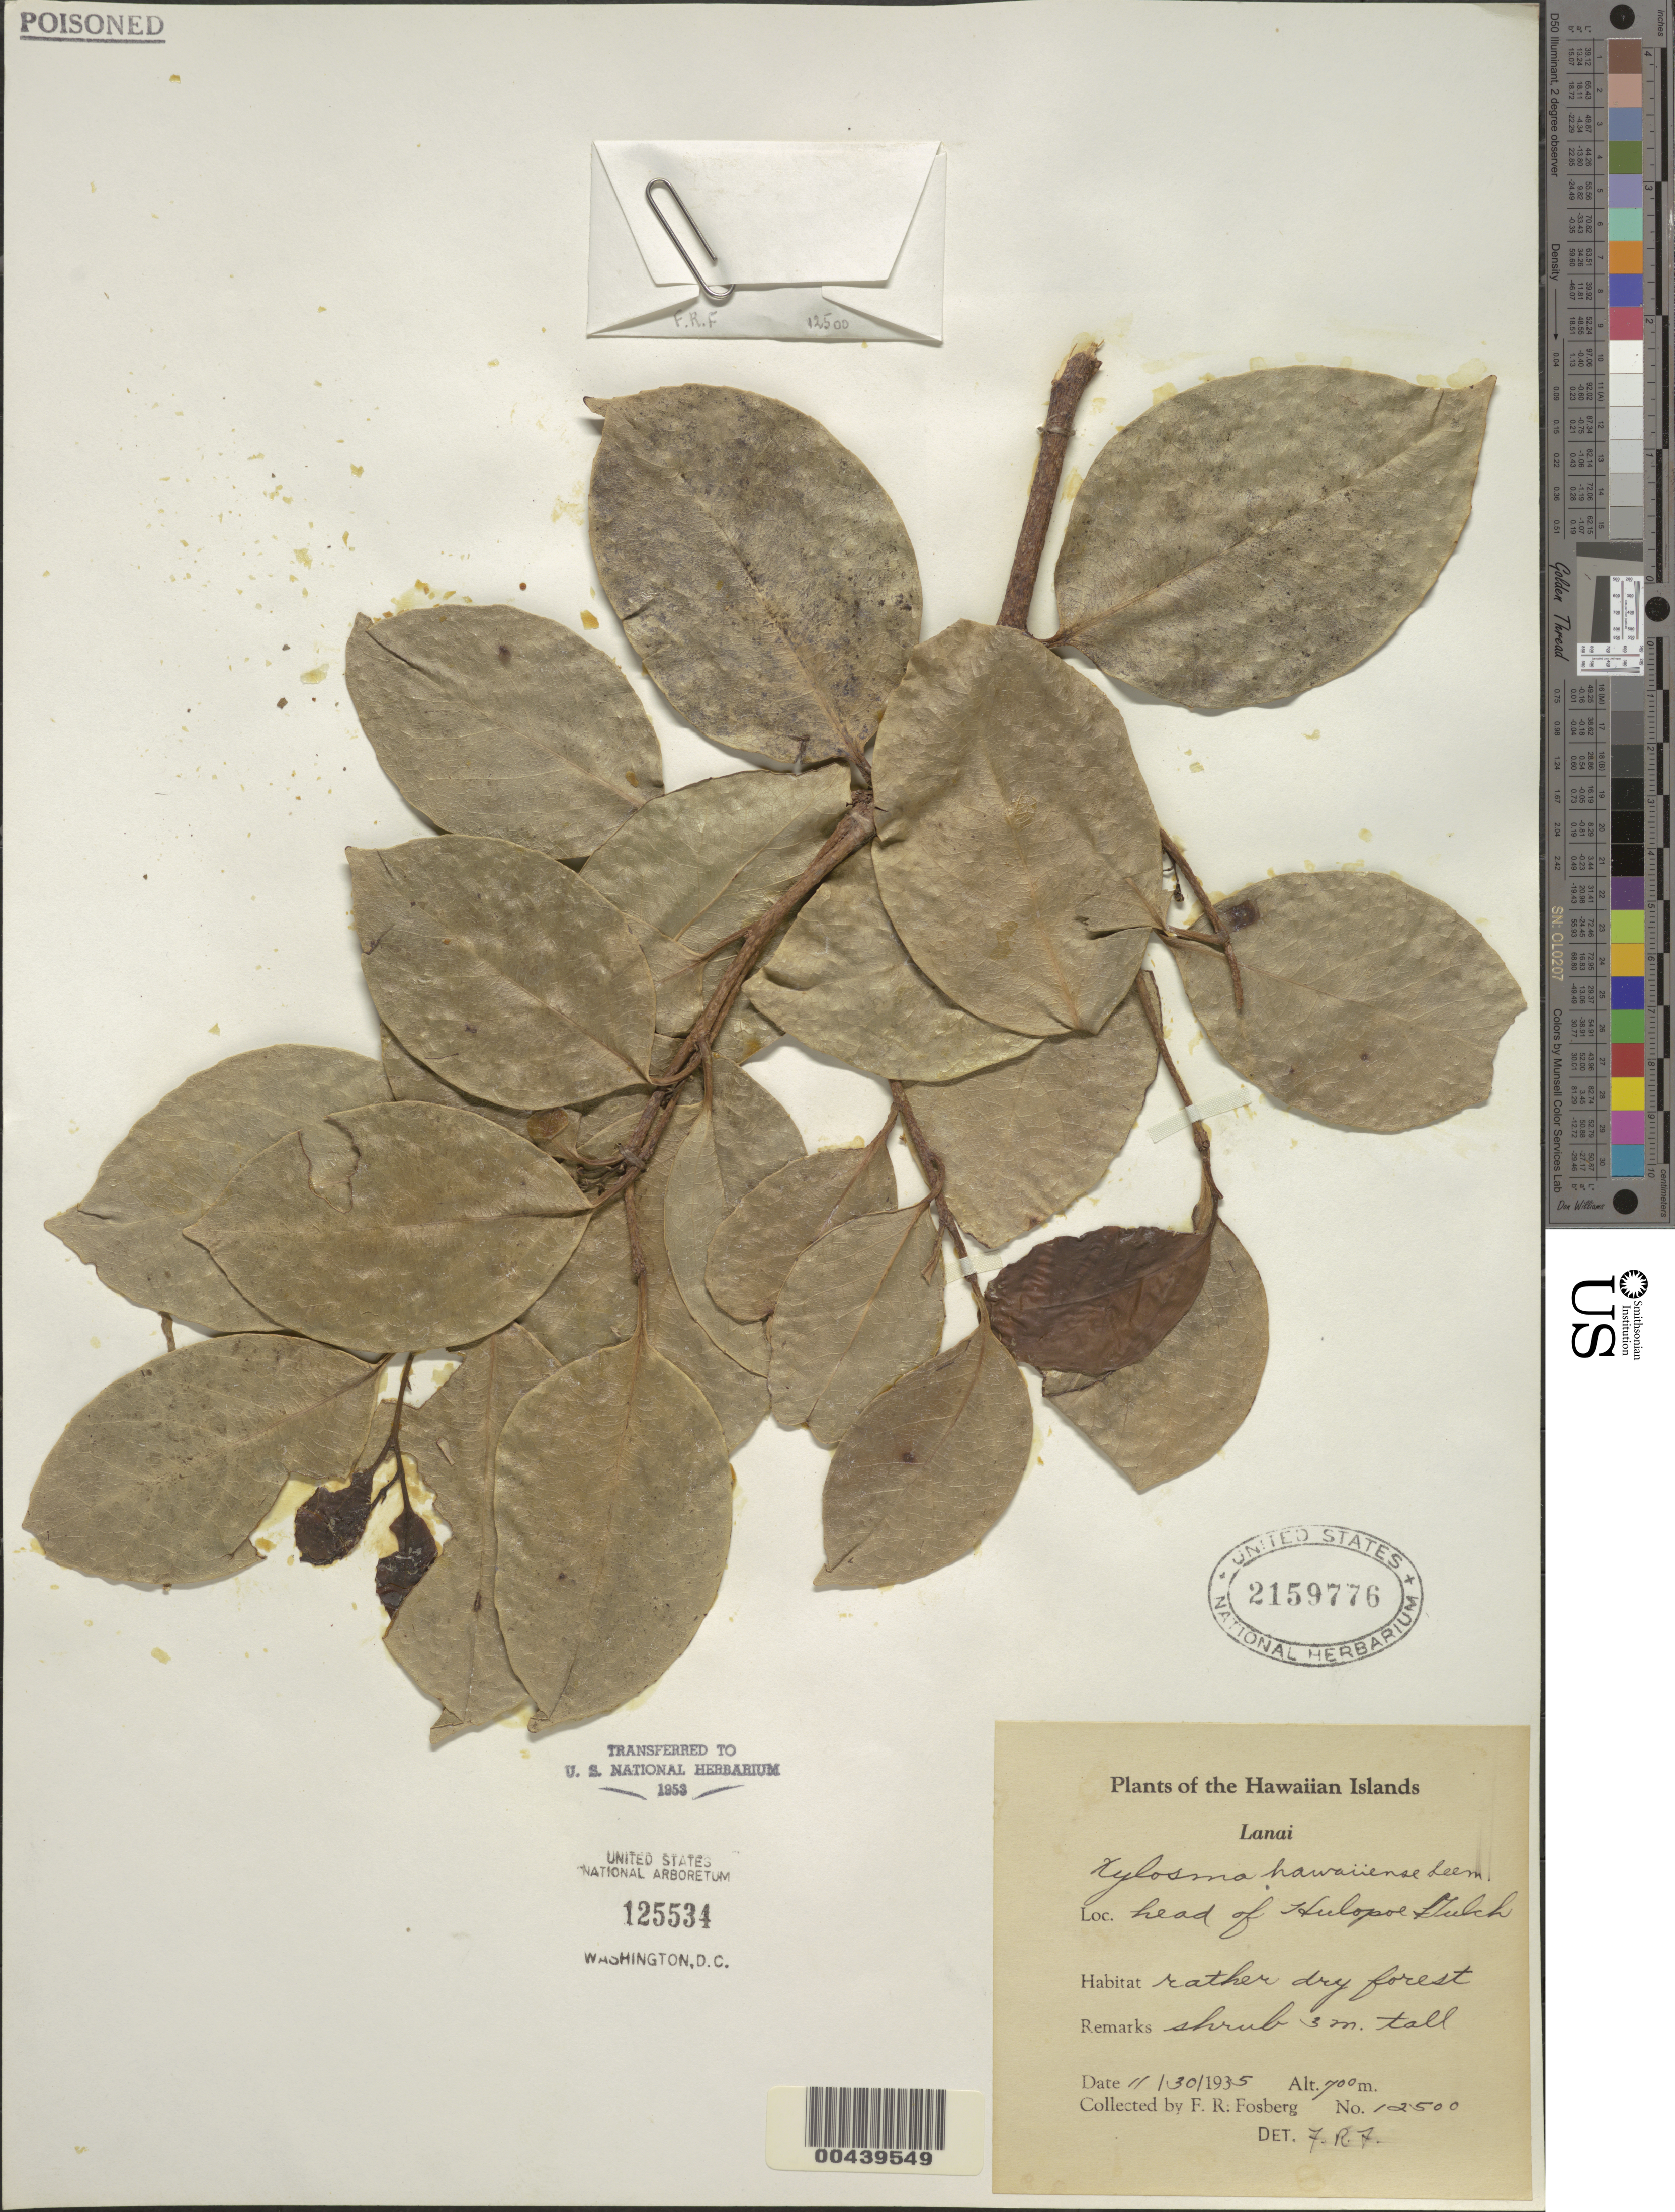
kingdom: Plantae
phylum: Tracheophyta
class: Magnoliopsida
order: Malpighiales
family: Salicaceae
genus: Xylosma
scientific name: Xylosma hawaiensis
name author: Seem.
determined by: Fosberg, F. R.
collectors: F. R. Fosberg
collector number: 12500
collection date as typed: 30 Nov 1935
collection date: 1935-11-30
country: United States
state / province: Hawaii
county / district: Maui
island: Lana'i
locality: Head of Hulopoe Gulch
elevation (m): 700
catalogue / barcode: US 2159776